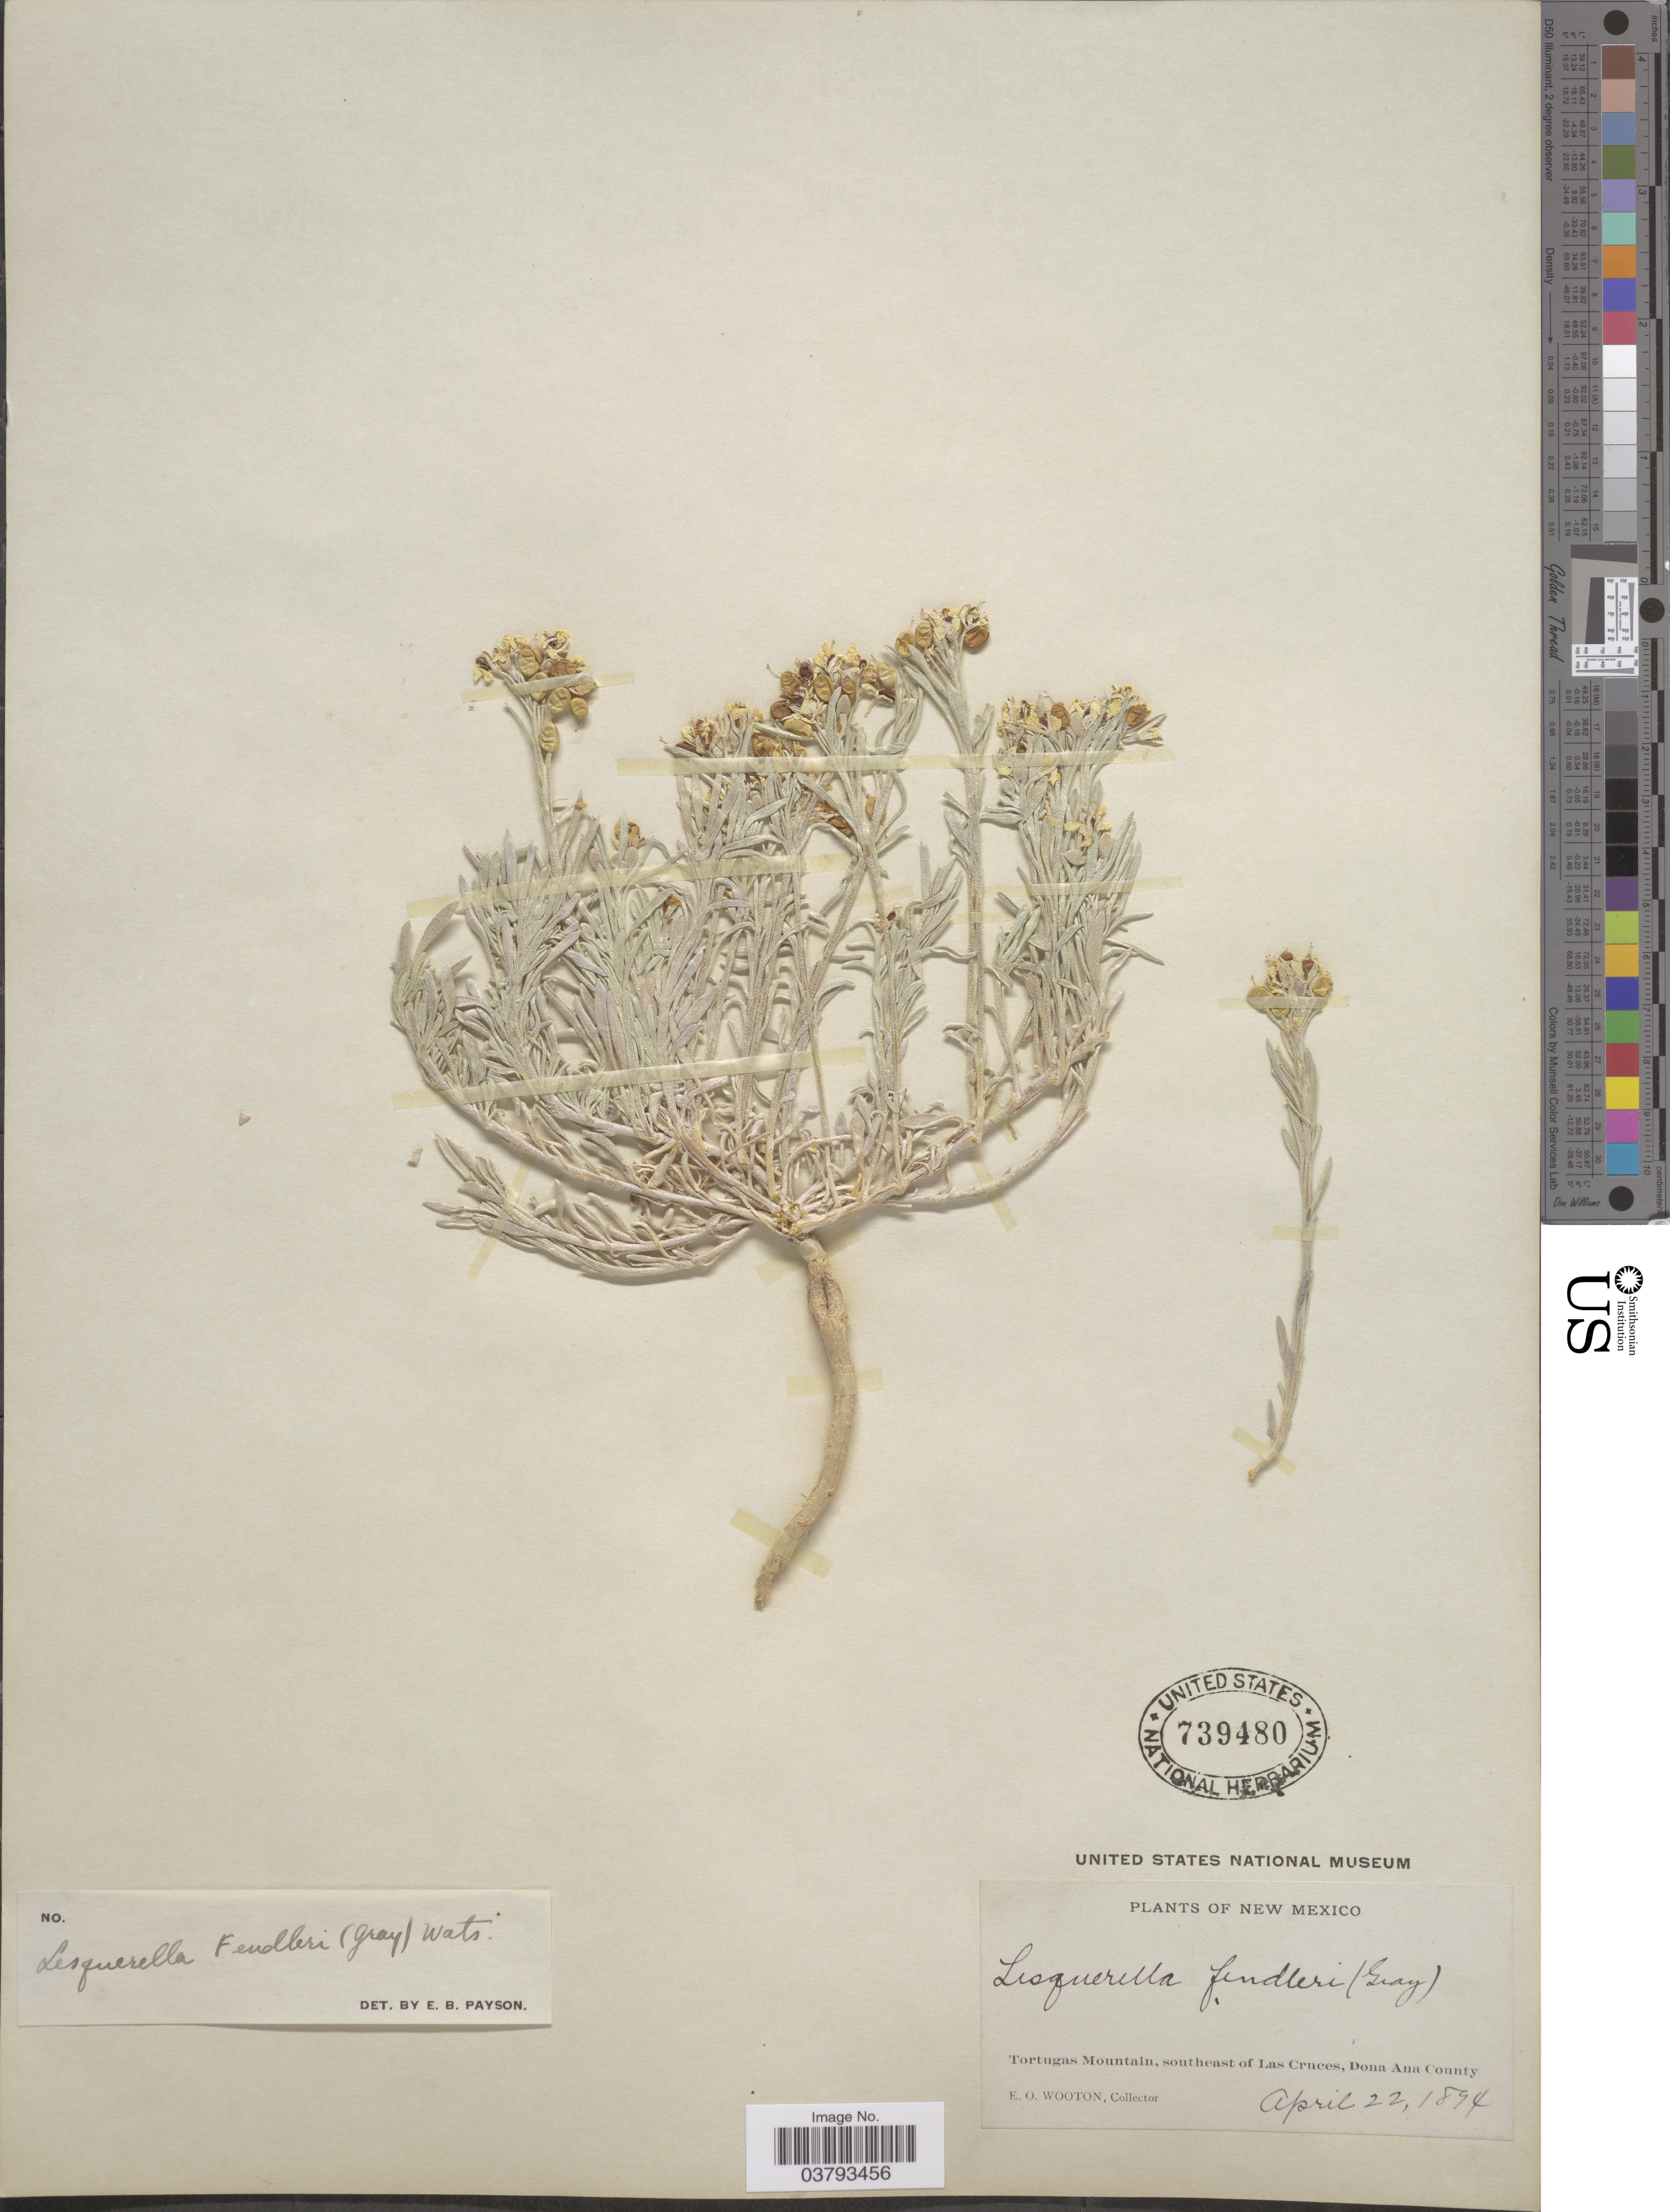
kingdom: Plantae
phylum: Tracheophyta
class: Magnoliopsida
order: Brassicales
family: Brassicaceae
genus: Lesquerella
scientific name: Lesquerella fendleri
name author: (A. Gray) S. Watson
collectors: E. O. Wooton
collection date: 1894-04-22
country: United States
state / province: New Mexico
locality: Tortugas Mountain, southeast of Las Cruces, Dona Ana County.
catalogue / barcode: US 739480